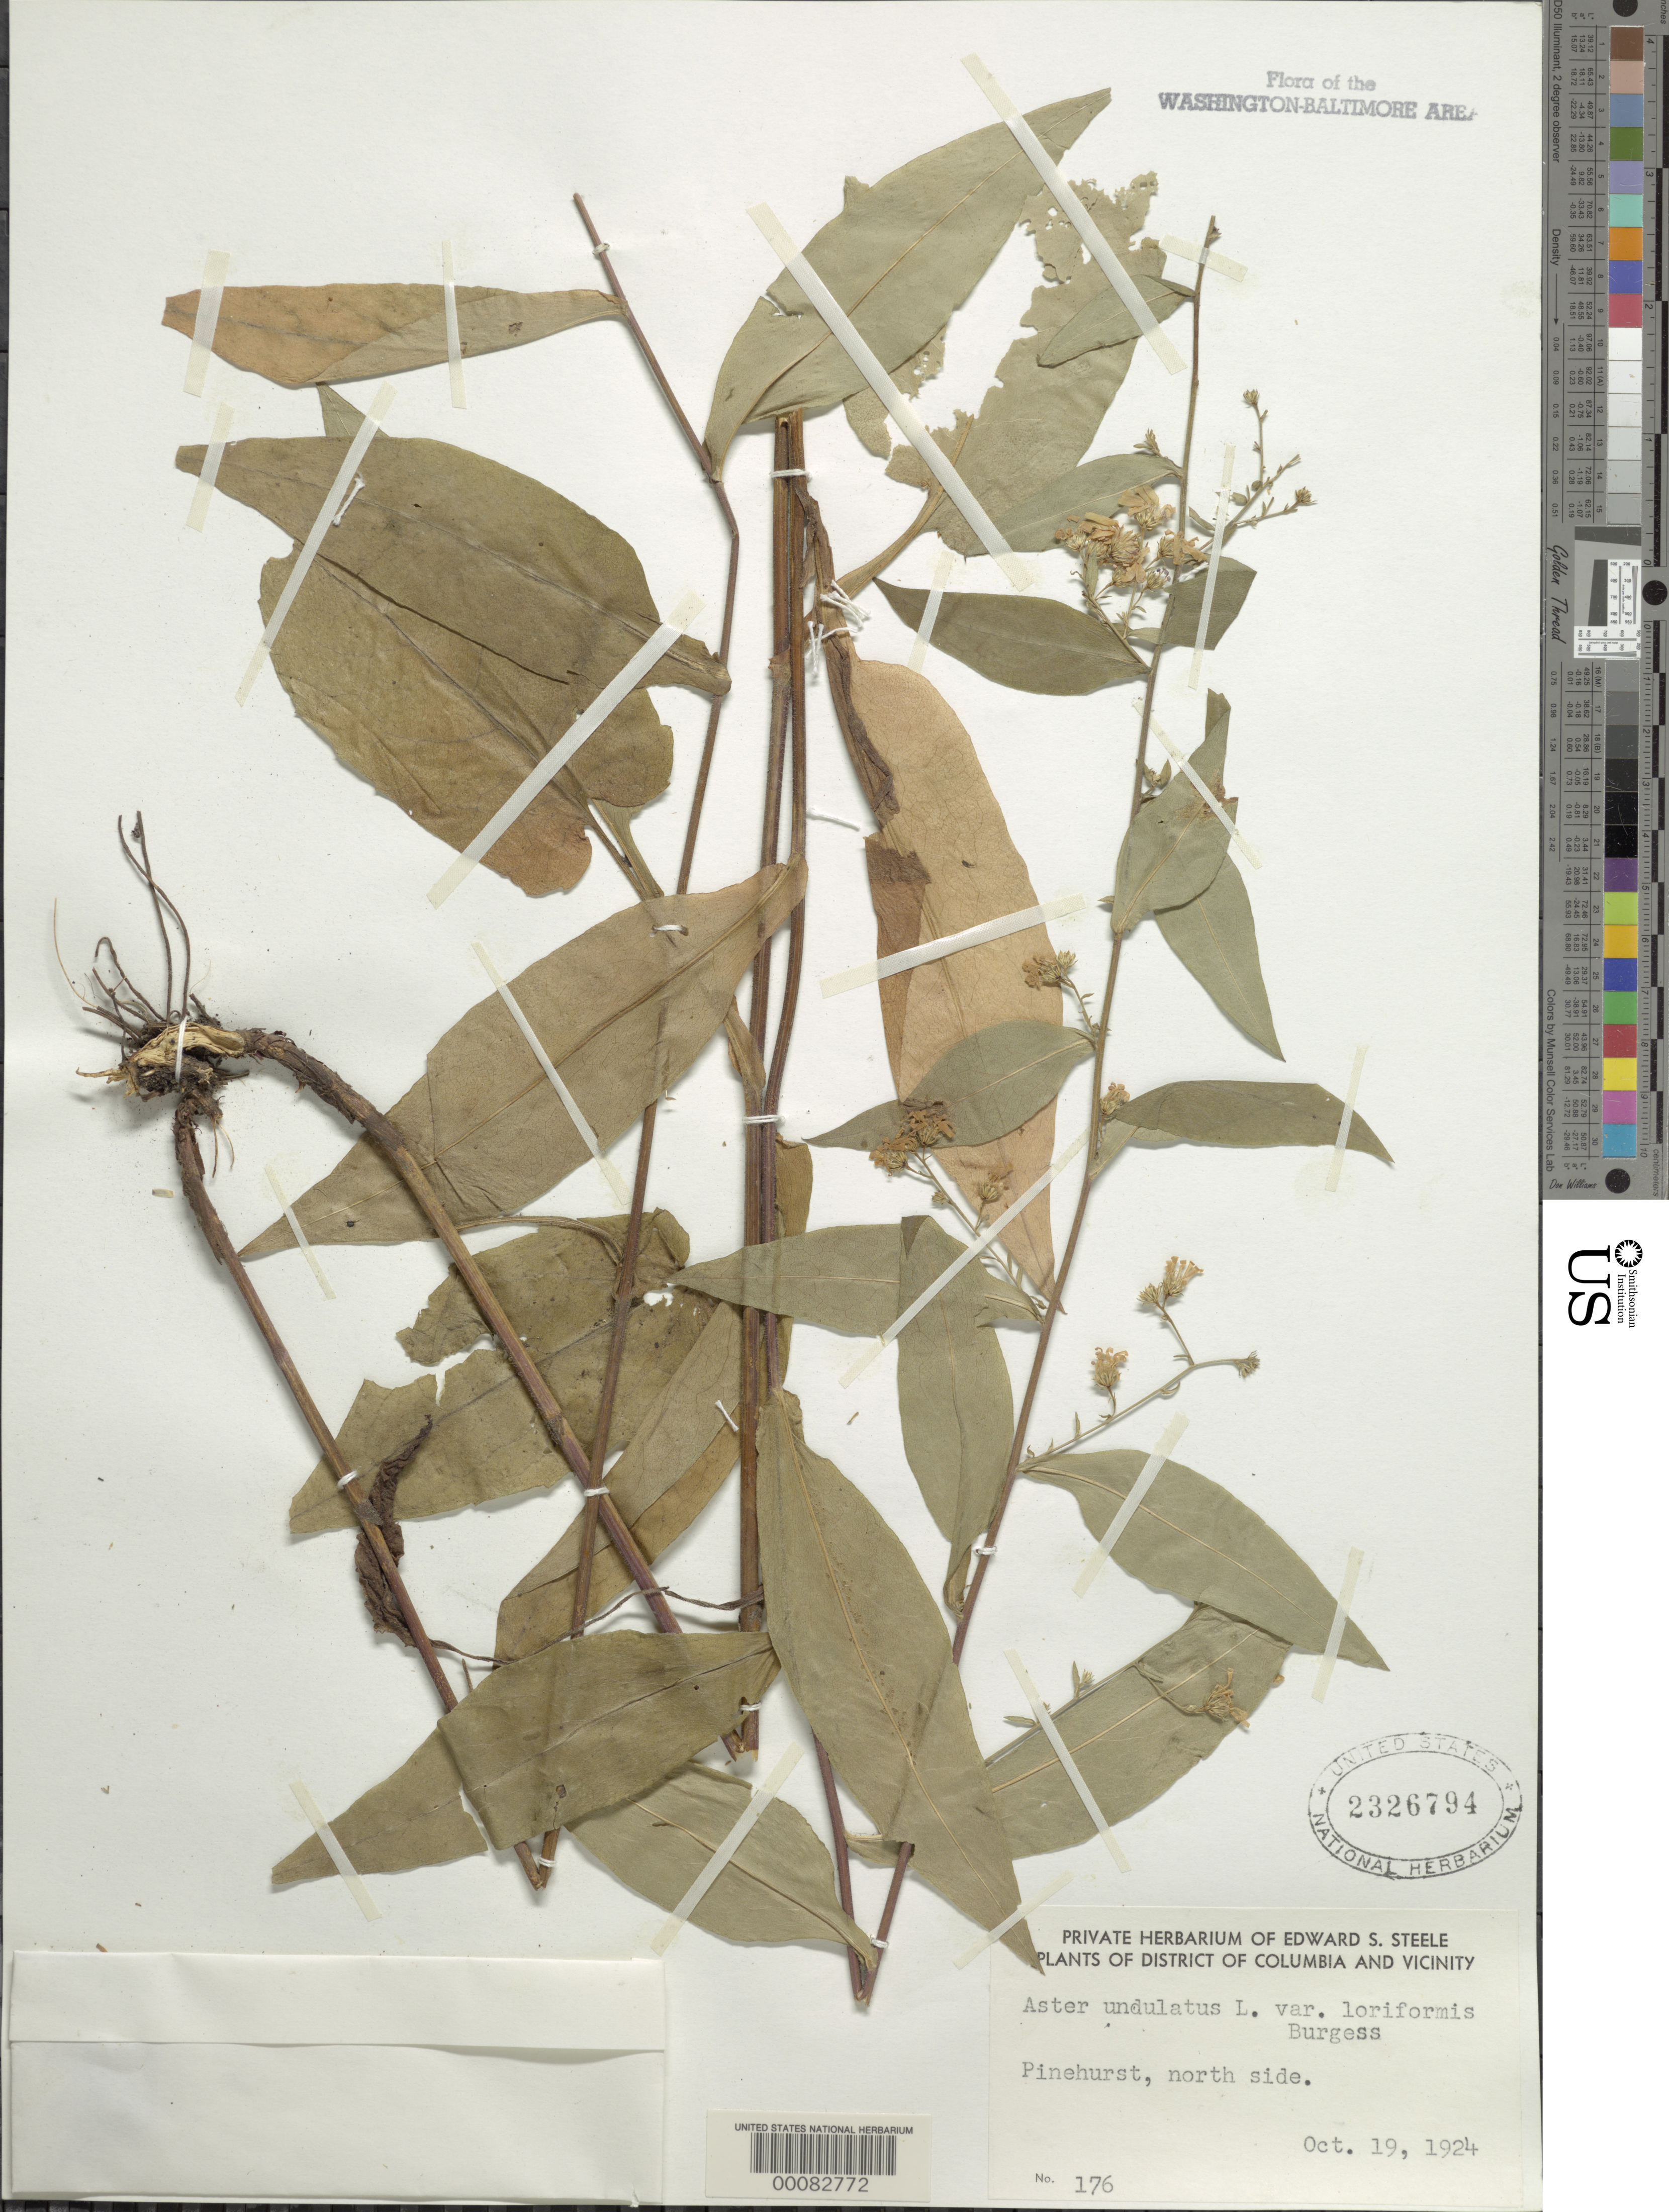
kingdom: Plantae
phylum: Tracheophyta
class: Magnoliopsida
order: Asterales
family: Asteraceae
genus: Symphyotrichum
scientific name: Symphyotrichum undulatum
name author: (L.) G.L. Nesom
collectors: E. Steele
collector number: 176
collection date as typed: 19 Oct 1924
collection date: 1924-10-19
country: United States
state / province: District of Columbia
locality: Pinehurst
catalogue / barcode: US 2326794